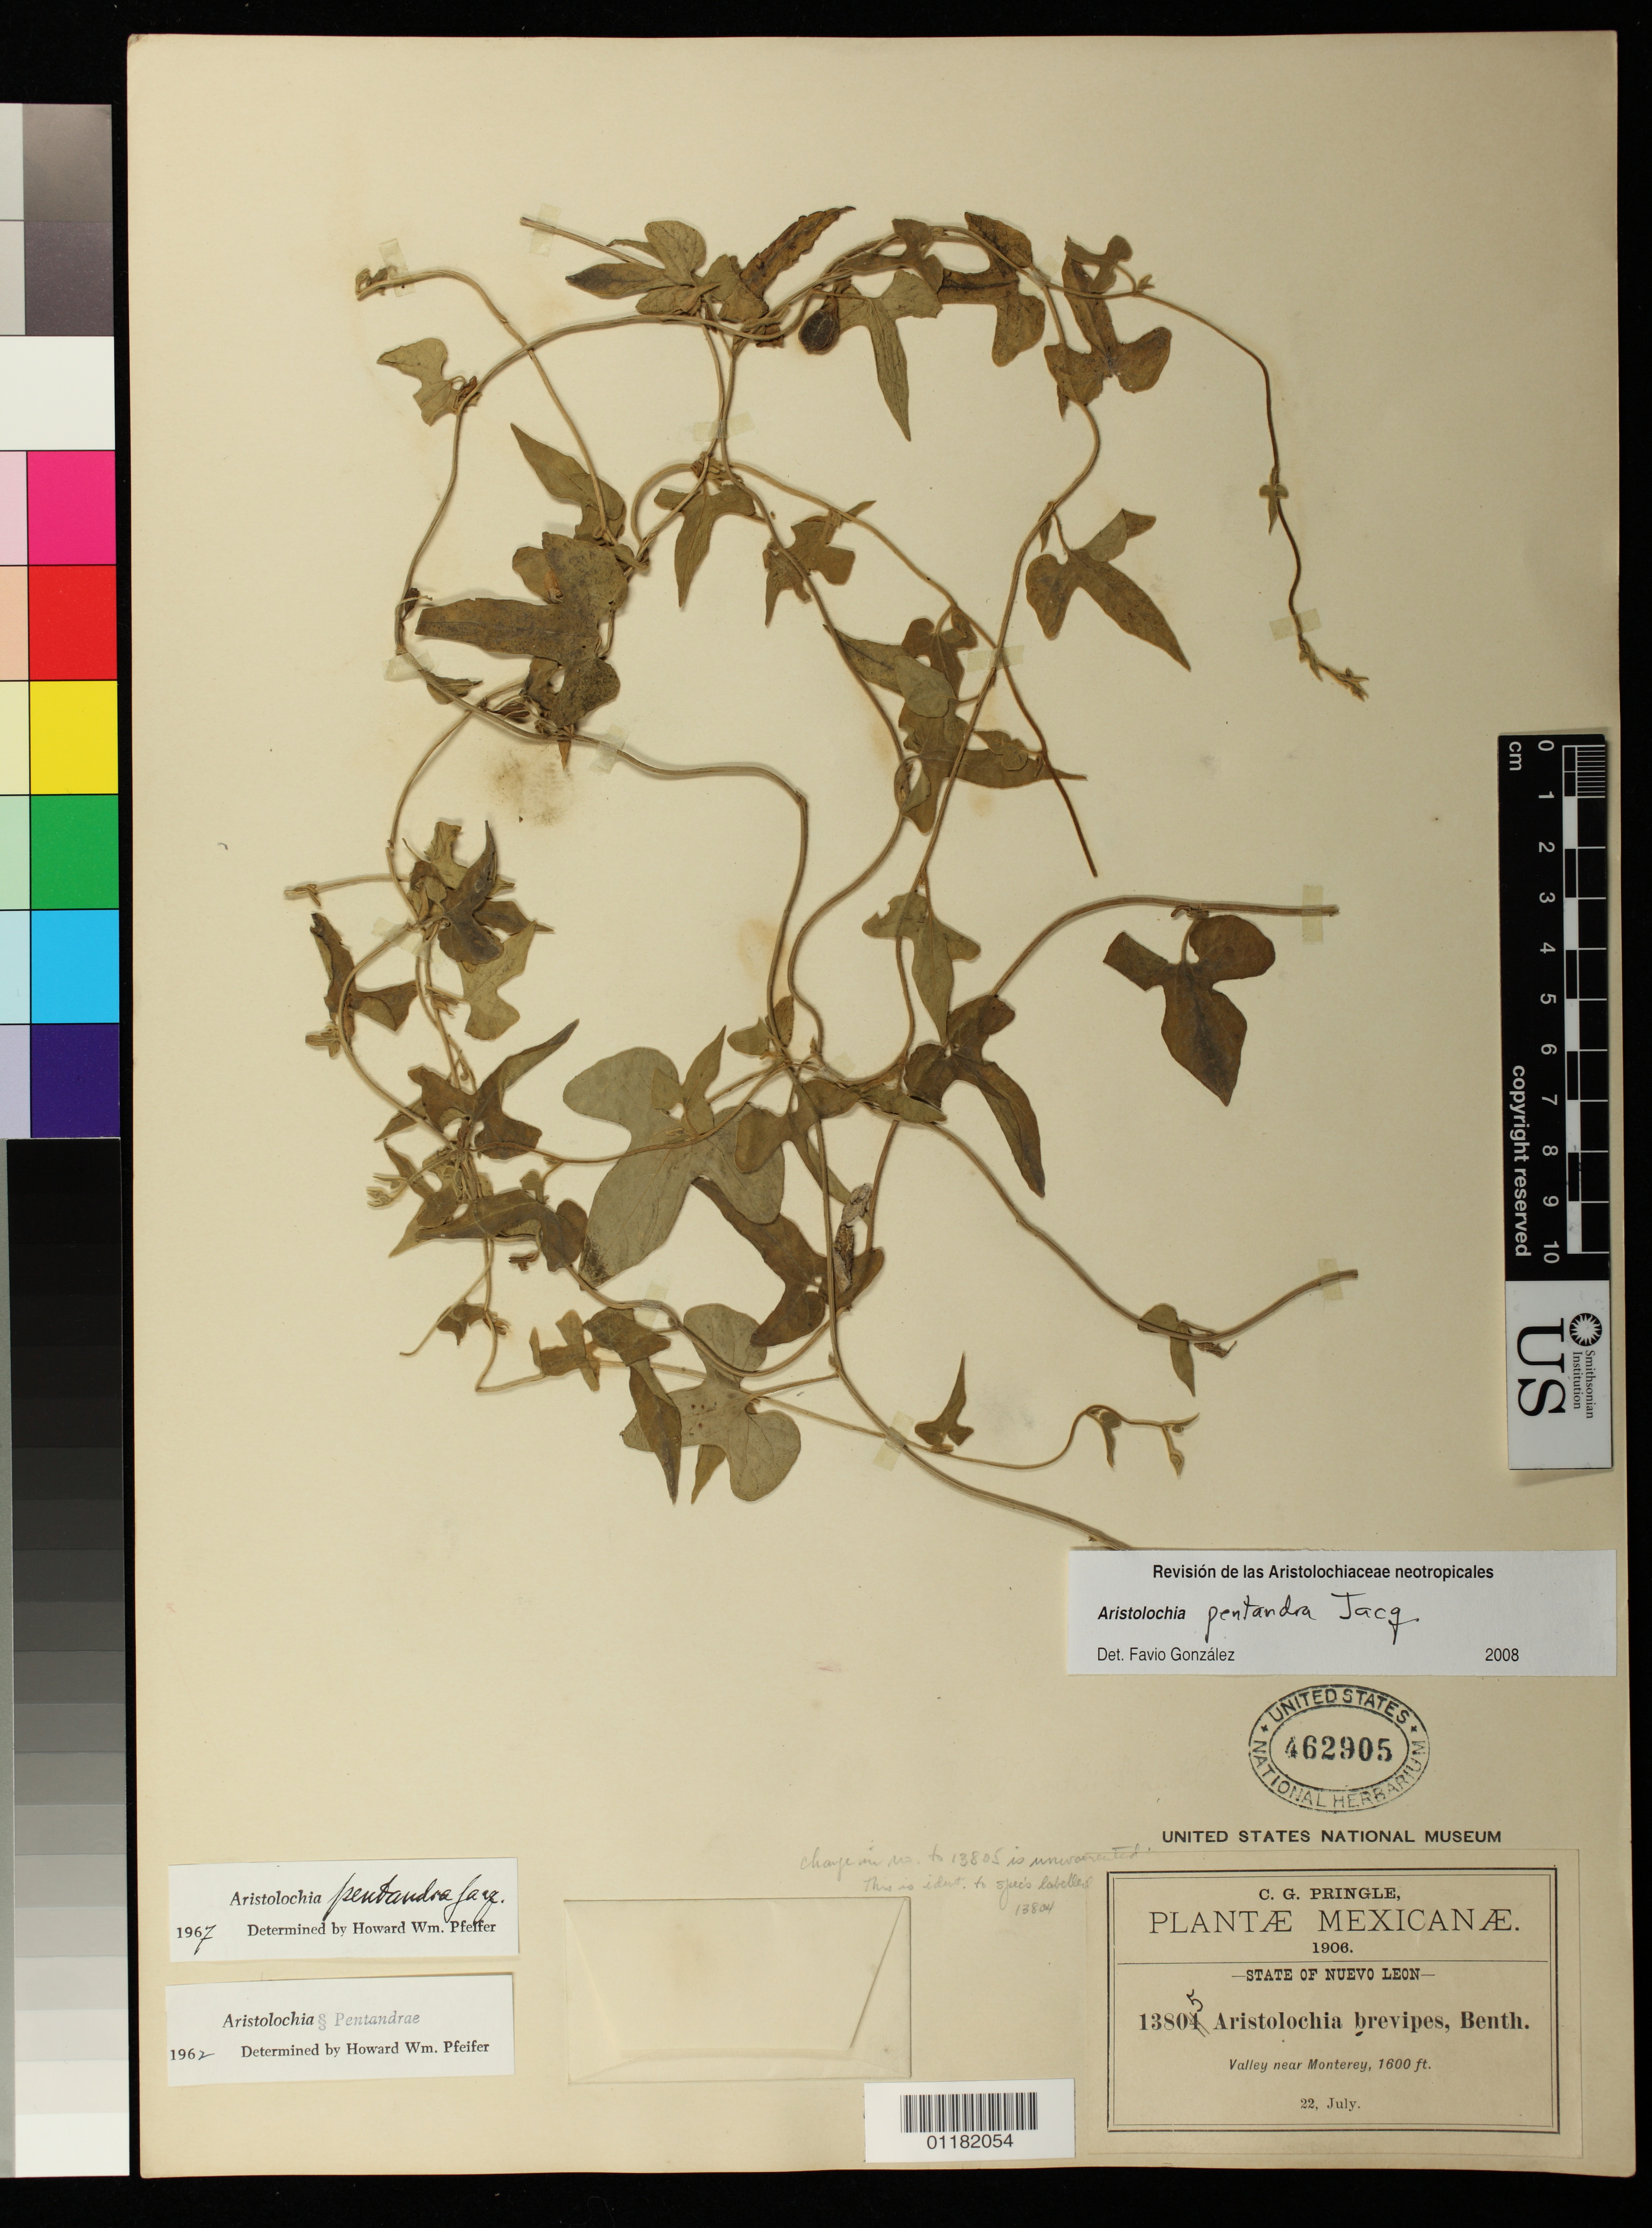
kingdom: Plantae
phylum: Tracheophyta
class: Magnoliopsida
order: Piperales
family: Aristolochiaceae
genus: Aristolochia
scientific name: Aristolochia pentandra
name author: Sessé & Moc.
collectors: C. G. Pringle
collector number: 13805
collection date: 1906-07-22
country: Mexico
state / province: Nuevo Leon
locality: Valley near Monterey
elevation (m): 488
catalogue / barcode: US 462905